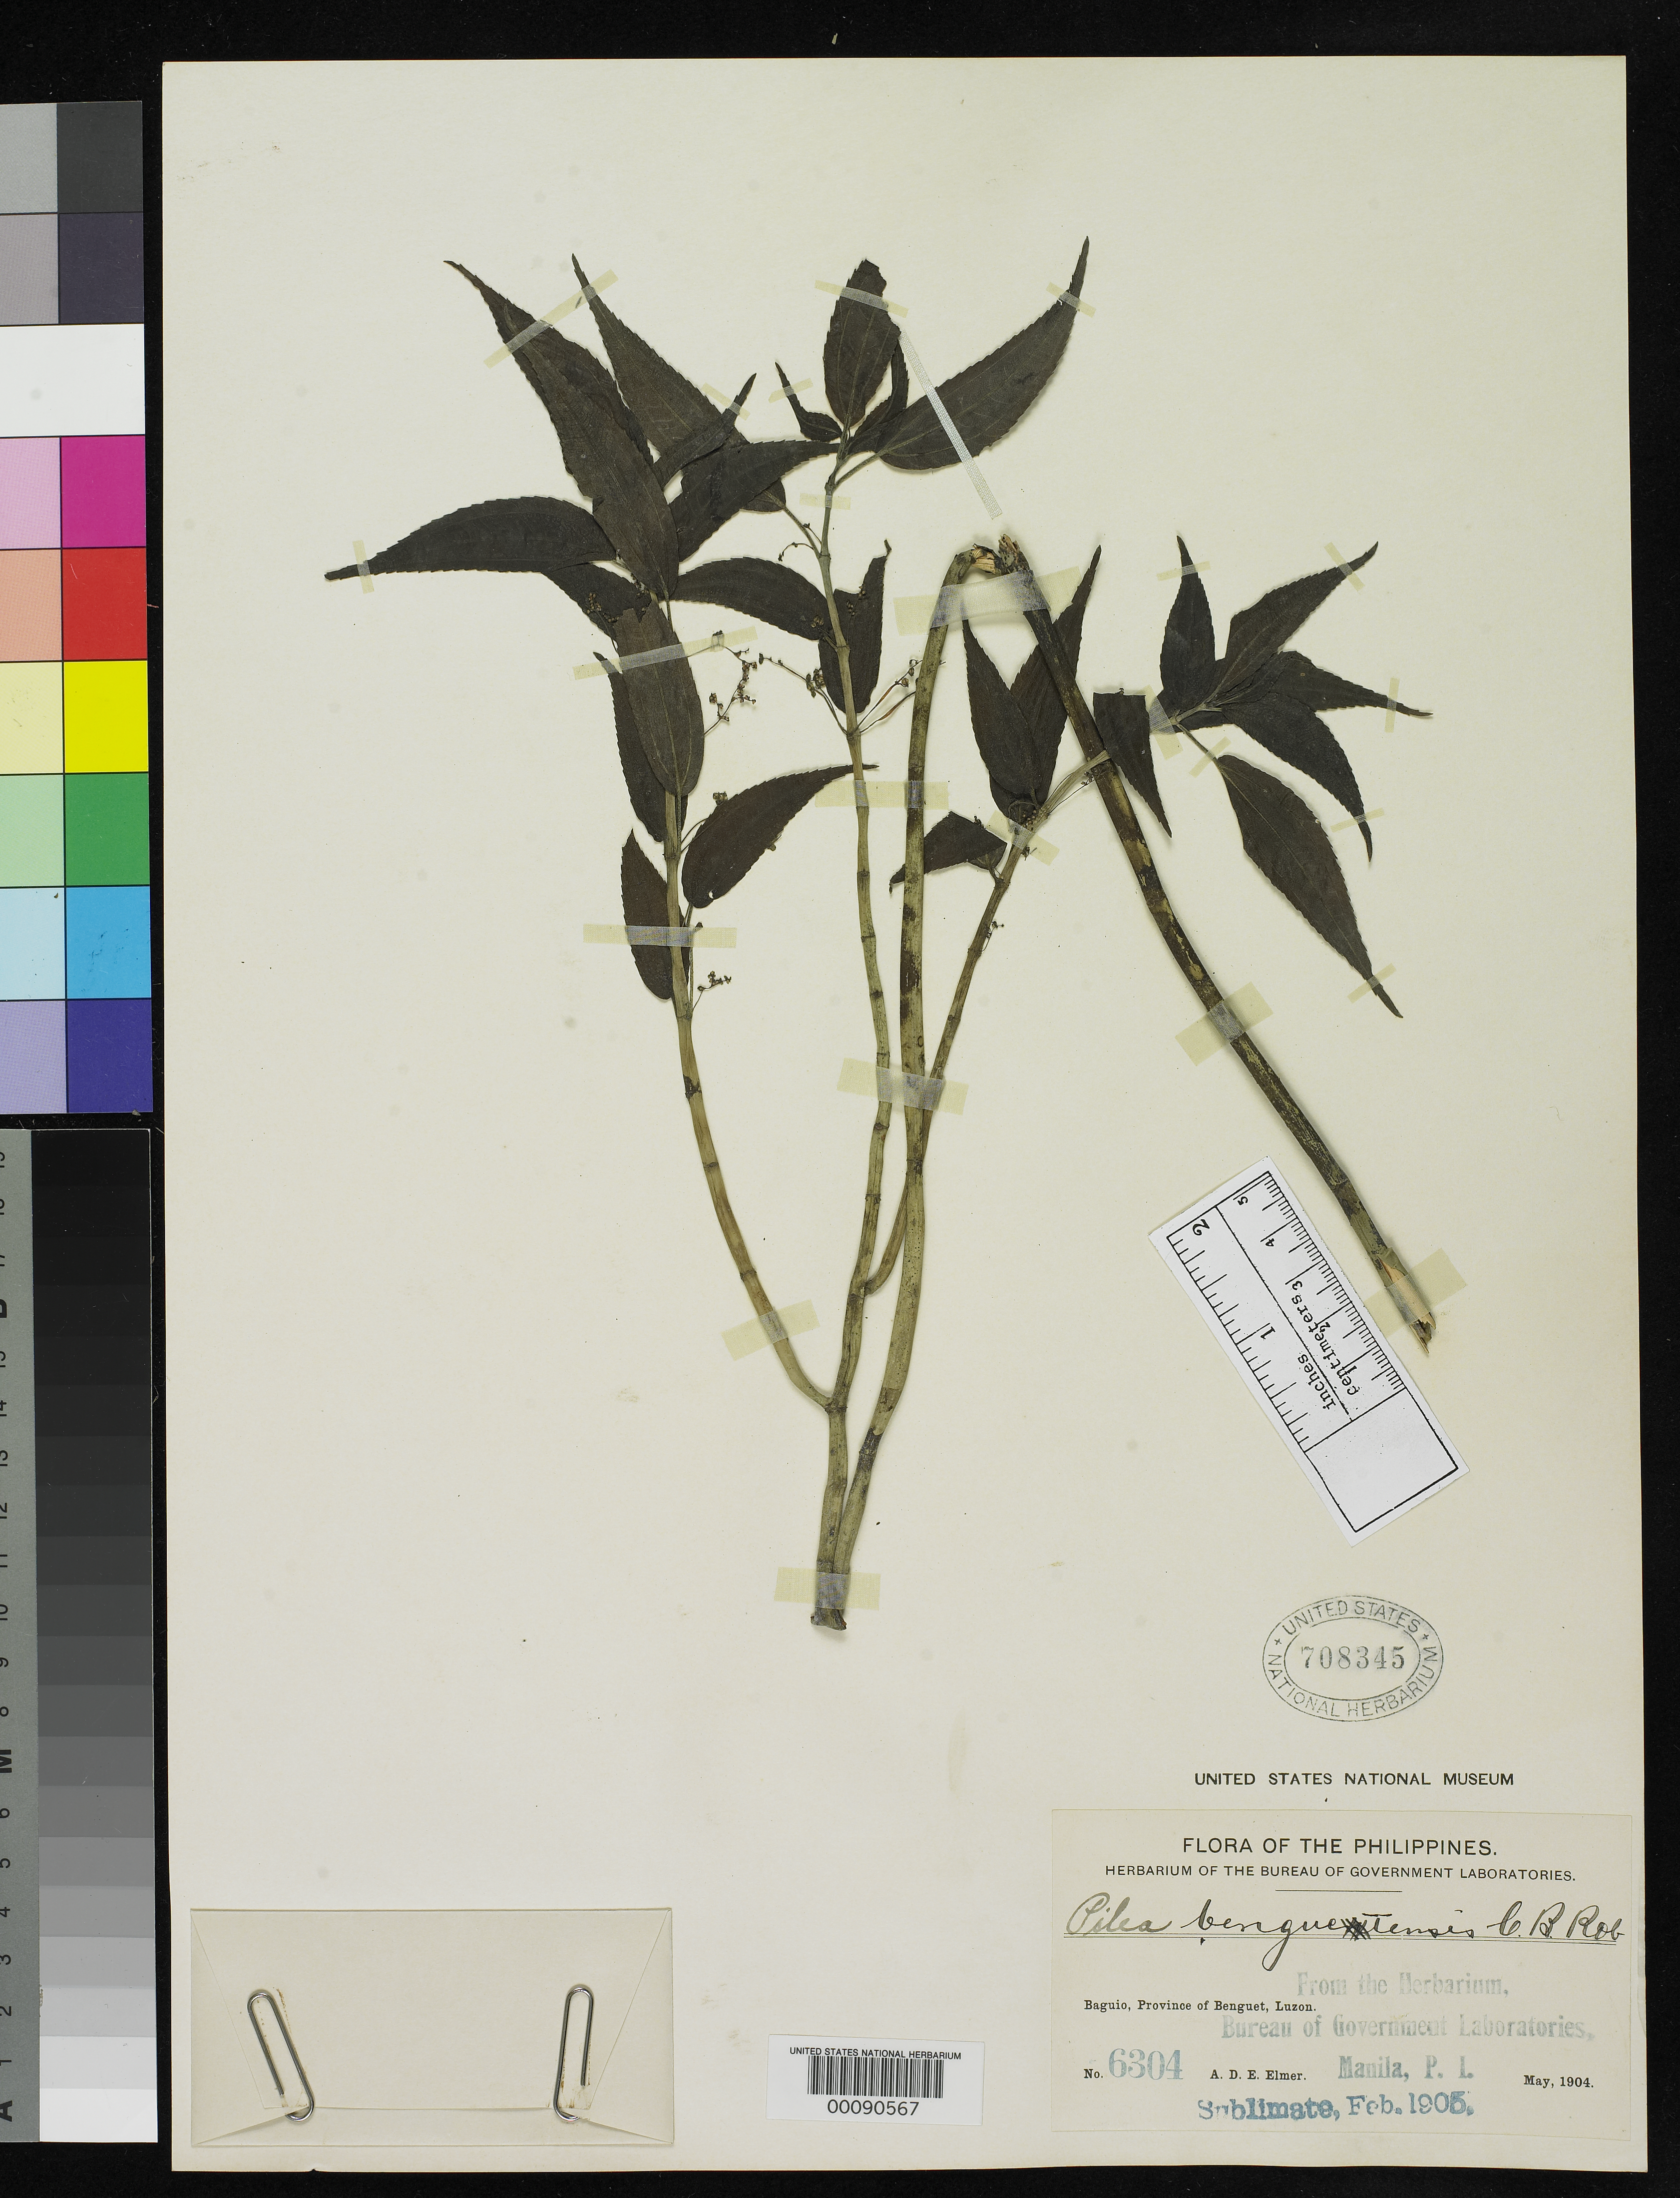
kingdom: Plantae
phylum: Tracheophyta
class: Magnoliopsida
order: Rosales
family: Urticaceae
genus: Pilea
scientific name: Pilea benguetensis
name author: C.B. Rob.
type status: Isotype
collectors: A. D. E. Elmer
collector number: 6304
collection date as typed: May 1904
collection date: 1904-05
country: Philippines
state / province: Cordillera (Administrative Region)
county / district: Benguet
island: Luzon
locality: Baguio.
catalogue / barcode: US 708345